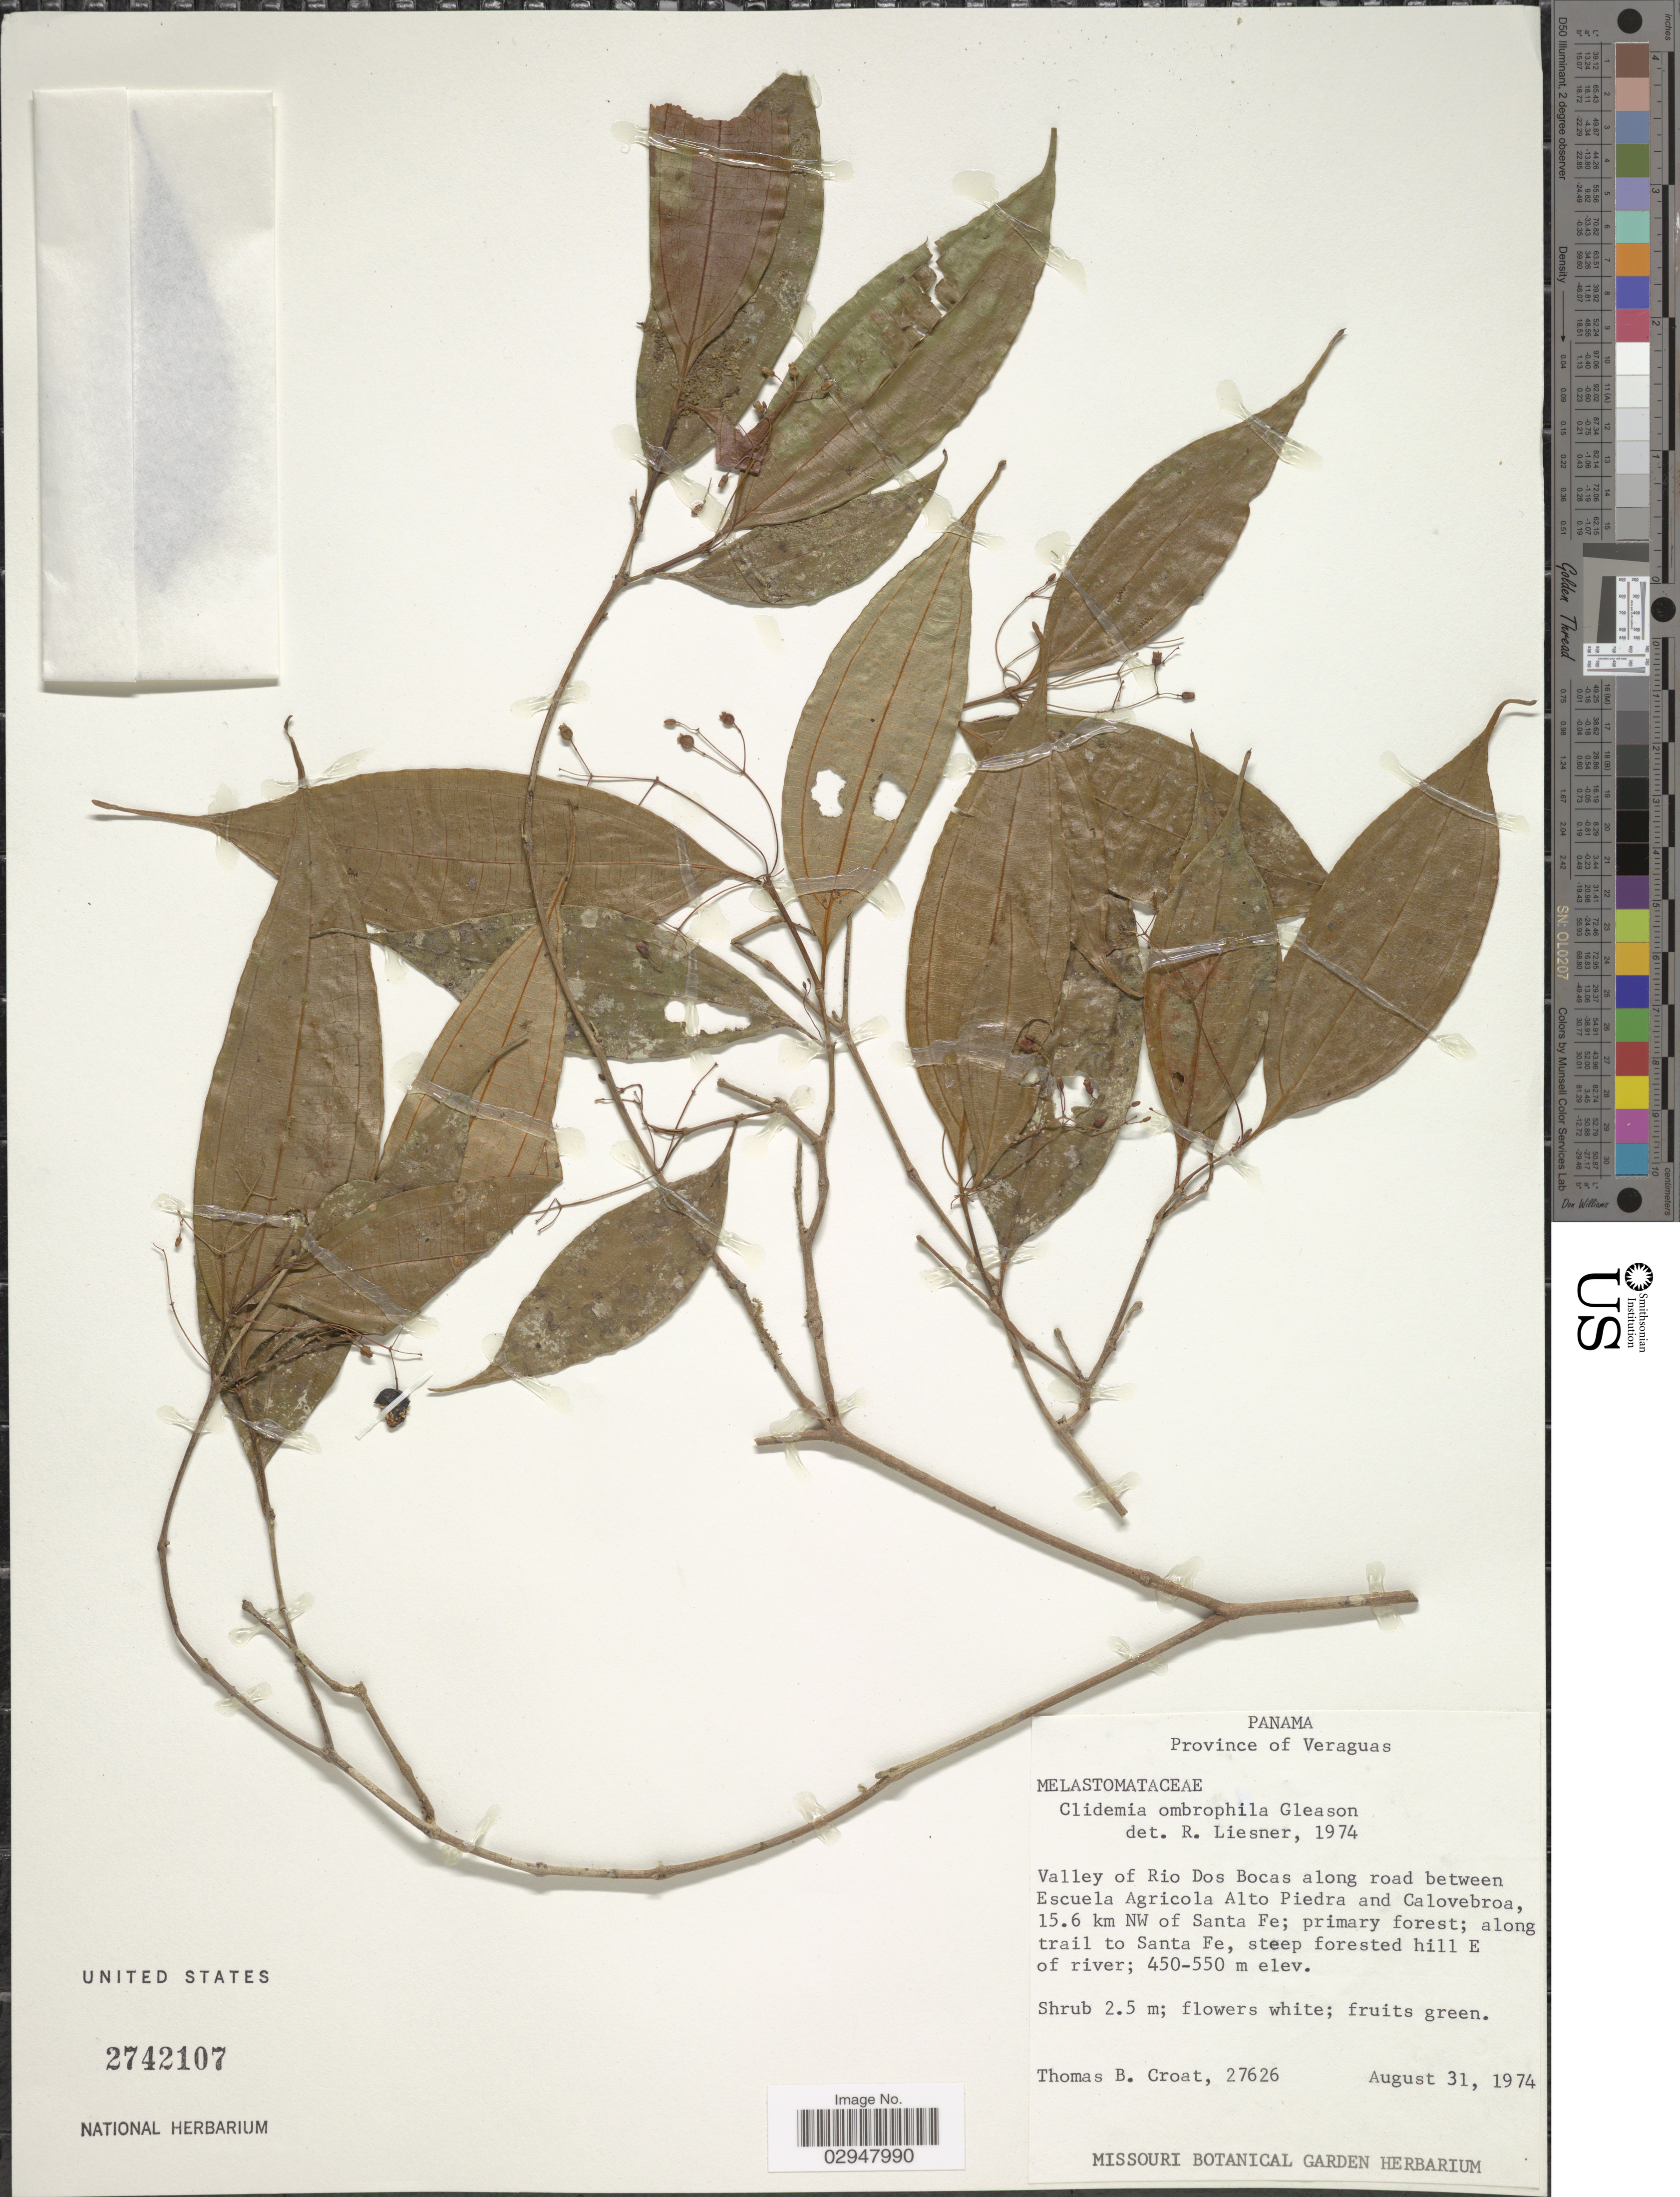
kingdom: Plantae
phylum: Tracheophyta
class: Magnoliopsida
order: Myrtales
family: Melastomataceae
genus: Clidemia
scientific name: Clidemia ombrophila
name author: Gleason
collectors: T. B. Croat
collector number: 27626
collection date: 1974-08-31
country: Panama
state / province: Veraguas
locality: Valley of Rio Dos Bocas along road between Escuela Agricola Alto Piedra and Calovebroa, 15.6 km NW of Santa Fe, along trail to Santa Fe, steep forested hill E of river.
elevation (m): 450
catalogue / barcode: US 2742107